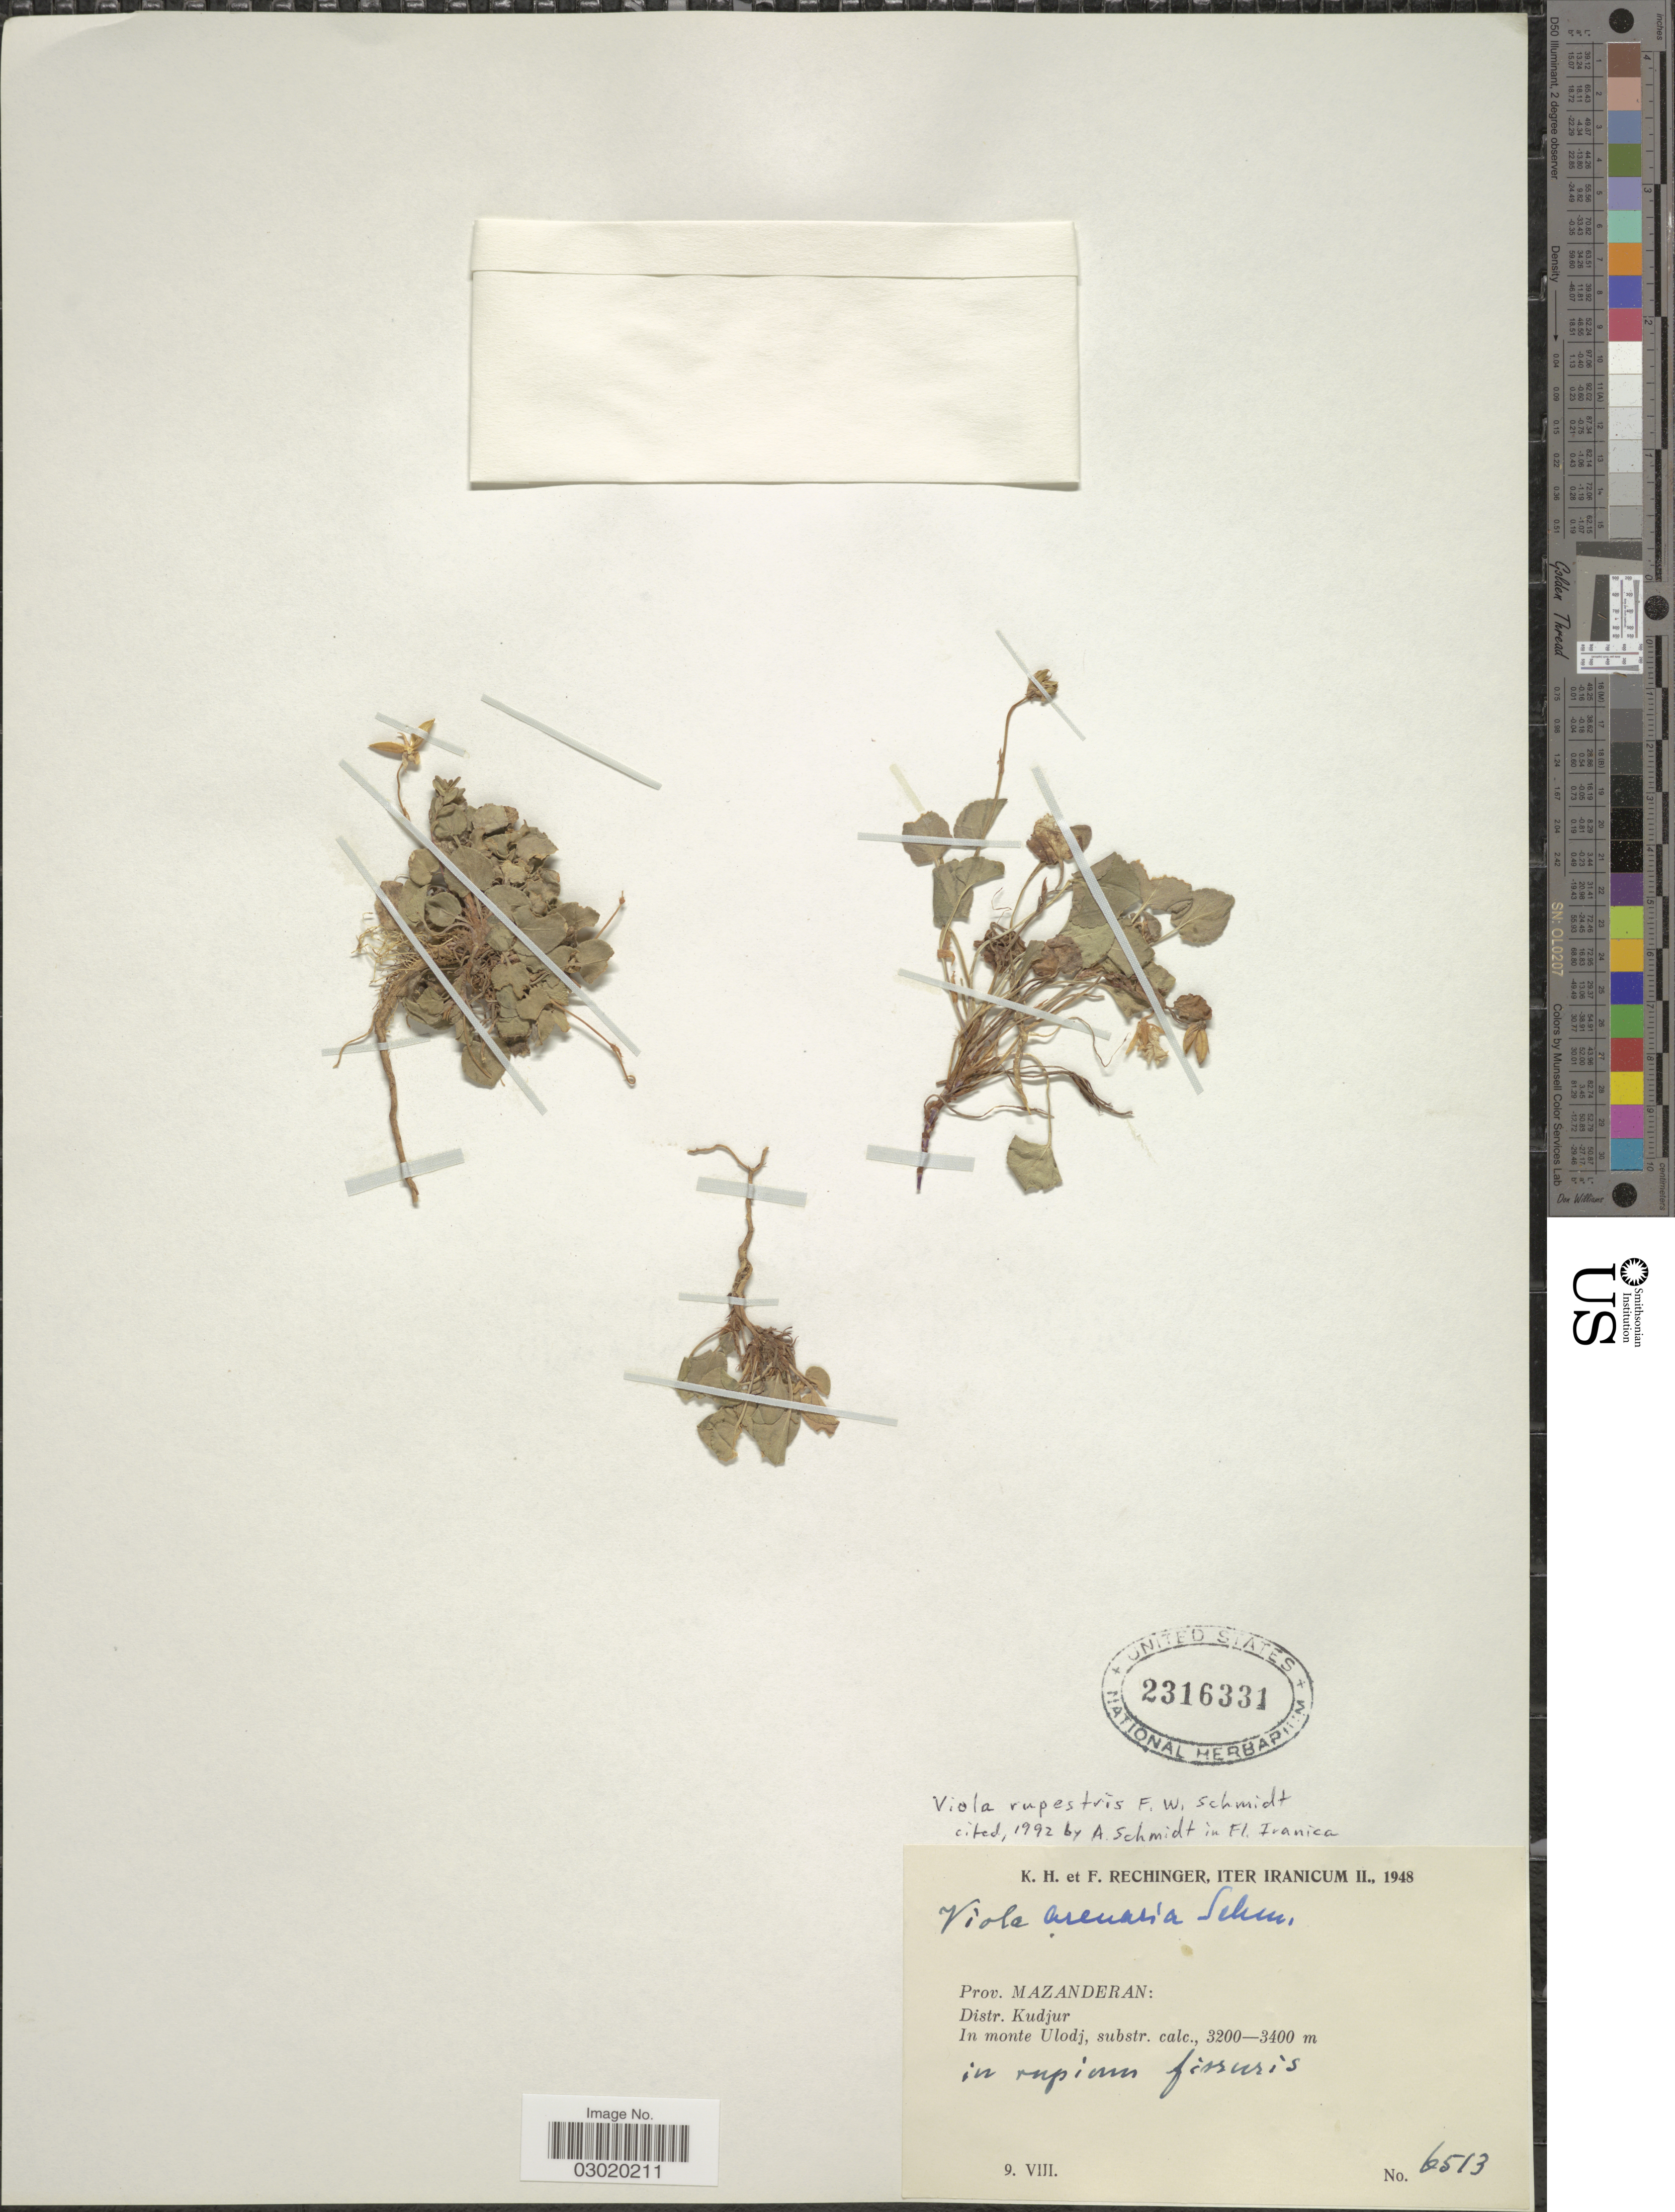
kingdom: Plantae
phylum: Tracheophyta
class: Magnoliopsida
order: Malpighiales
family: Violaceae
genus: Viola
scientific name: Viola rupestris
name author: F.W. Schmidt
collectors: K. H. Rechinger & F. Rechinger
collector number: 6513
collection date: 1948-08-09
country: Iran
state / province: Mazandaran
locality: Prov. Mazanderan: Distr. Kudjur, In monte Ulodj, substr.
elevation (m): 3200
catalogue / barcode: US 2316331